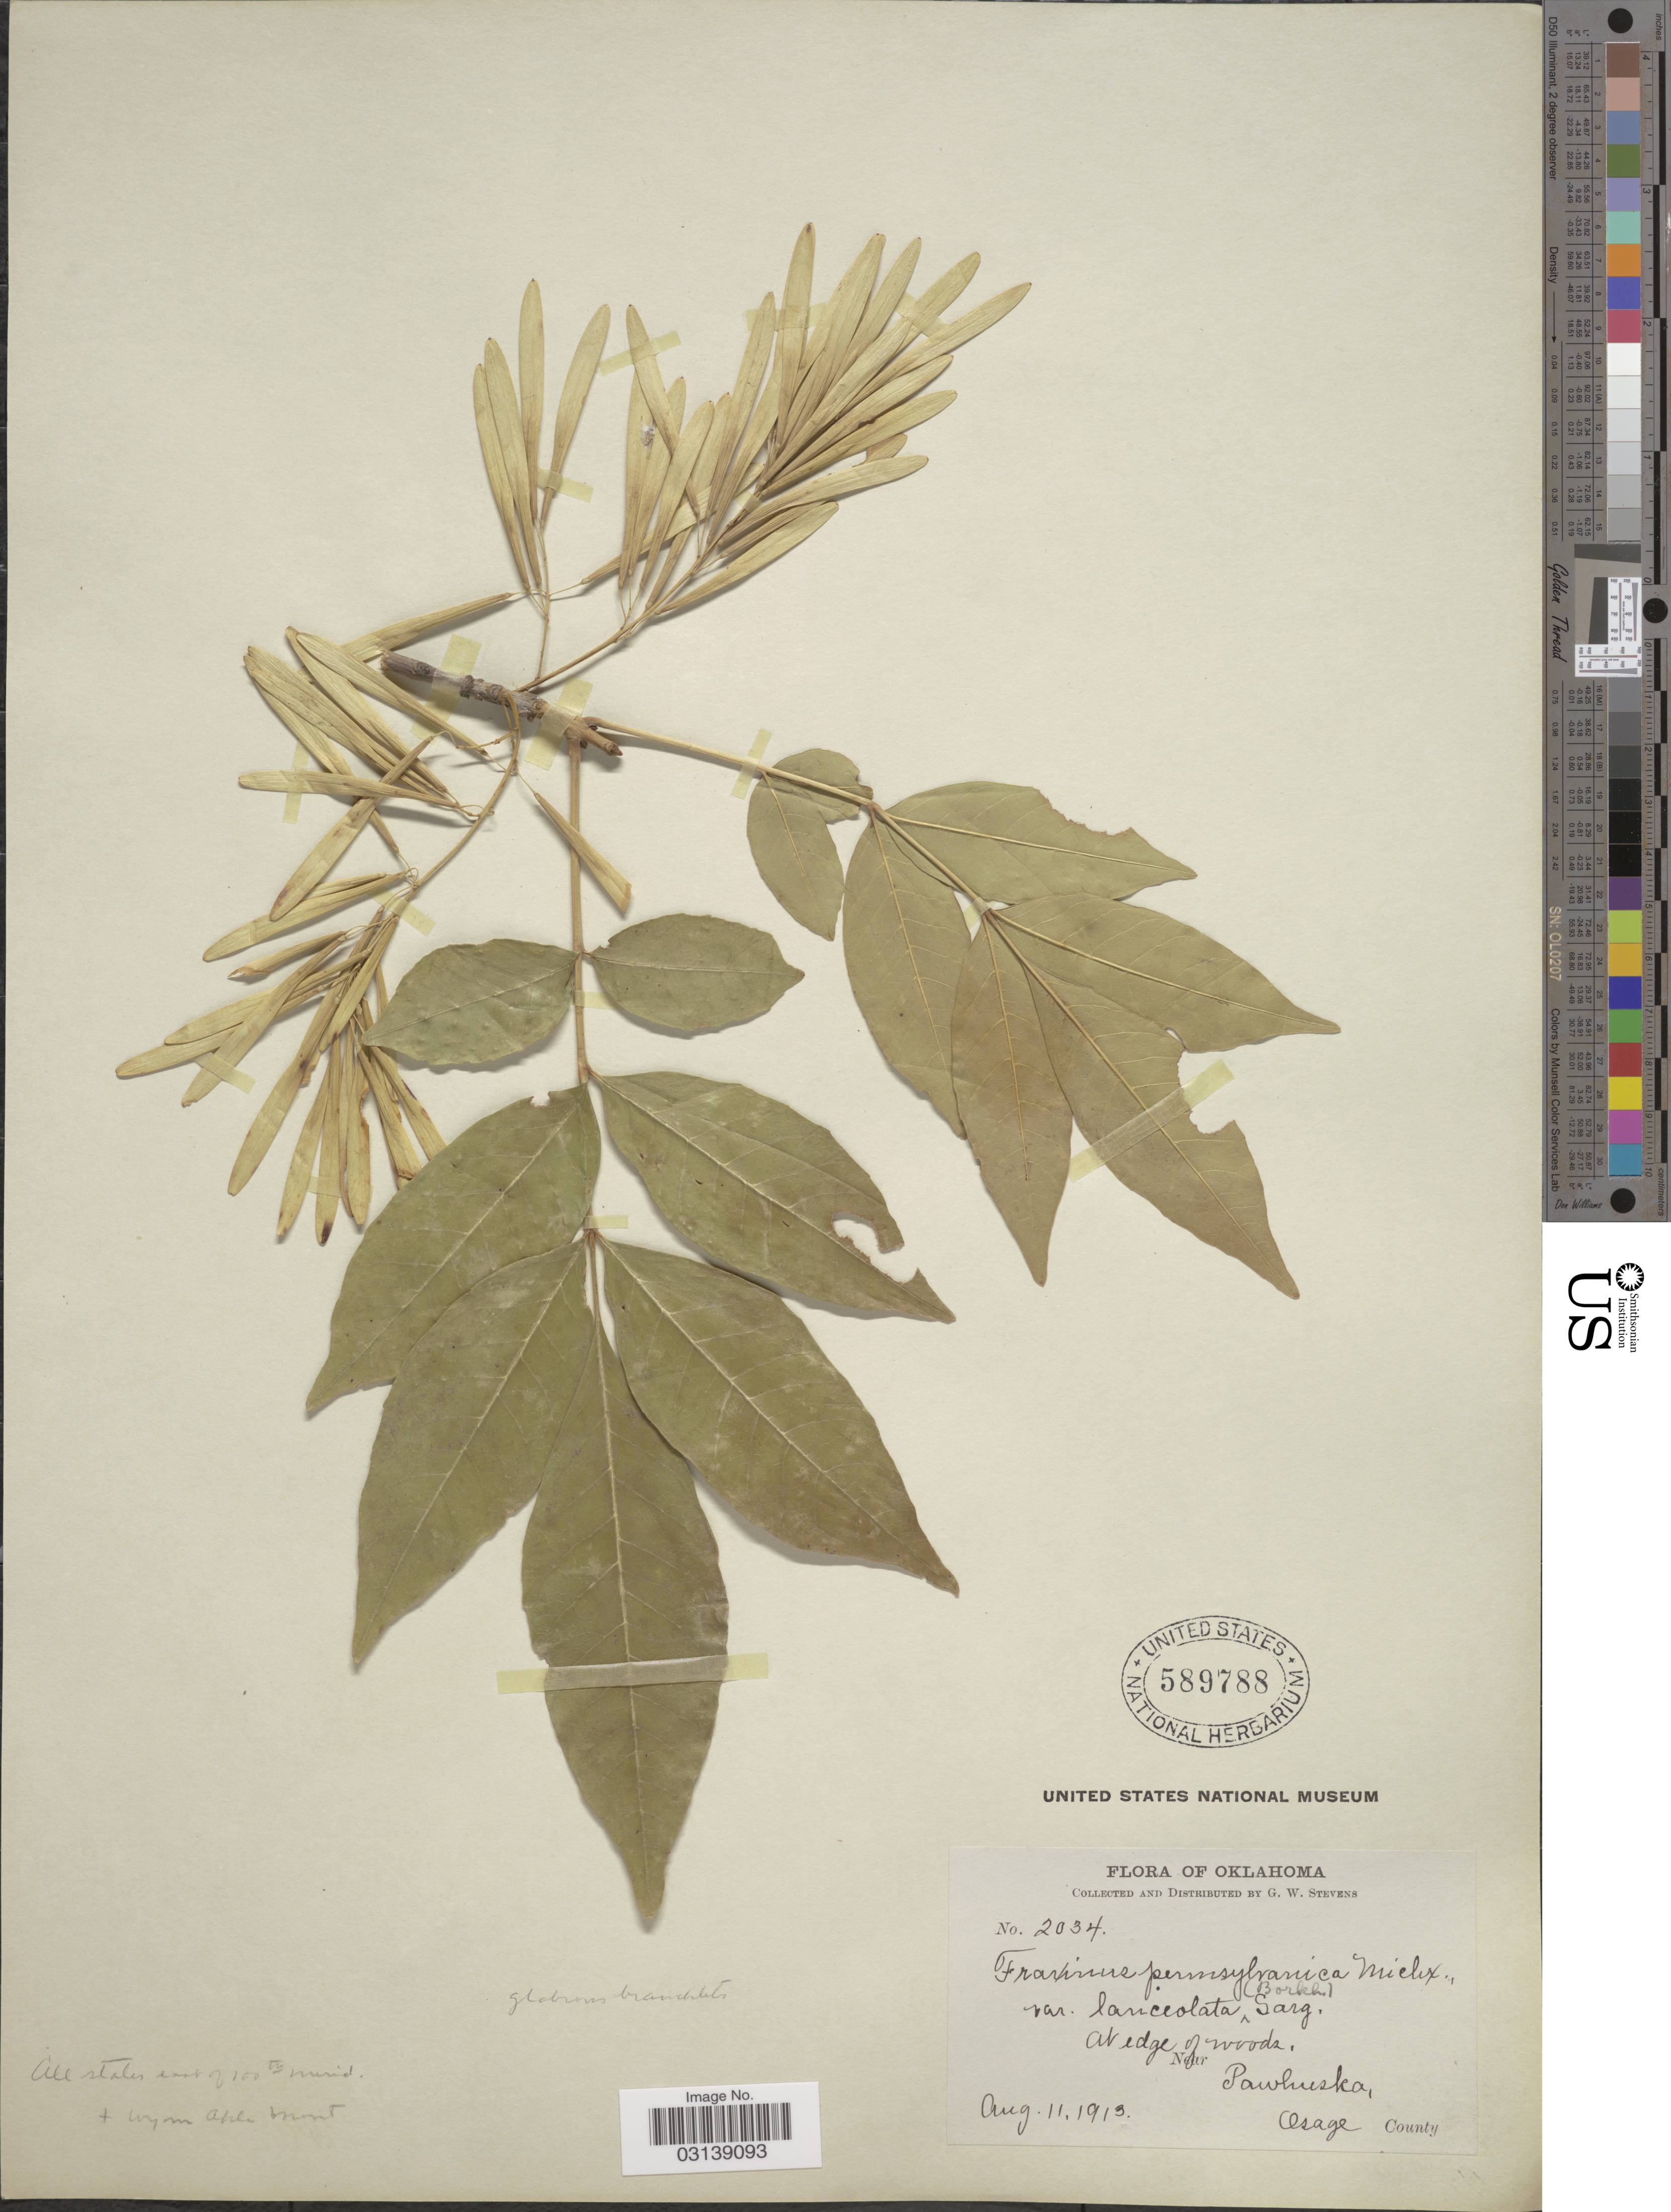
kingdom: Plantae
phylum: Tracheophyta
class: Magnoliopsida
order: Lamiales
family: Oleaceae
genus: Fraxinus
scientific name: Fraxinus pennsylvanica var. lanceolata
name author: Sarg.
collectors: G. W. Stevens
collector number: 2034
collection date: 1913-08-11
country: United States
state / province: Oklahoma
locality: At edge of woods, Near Pawhuska, Osage County.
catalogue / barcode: US 589788